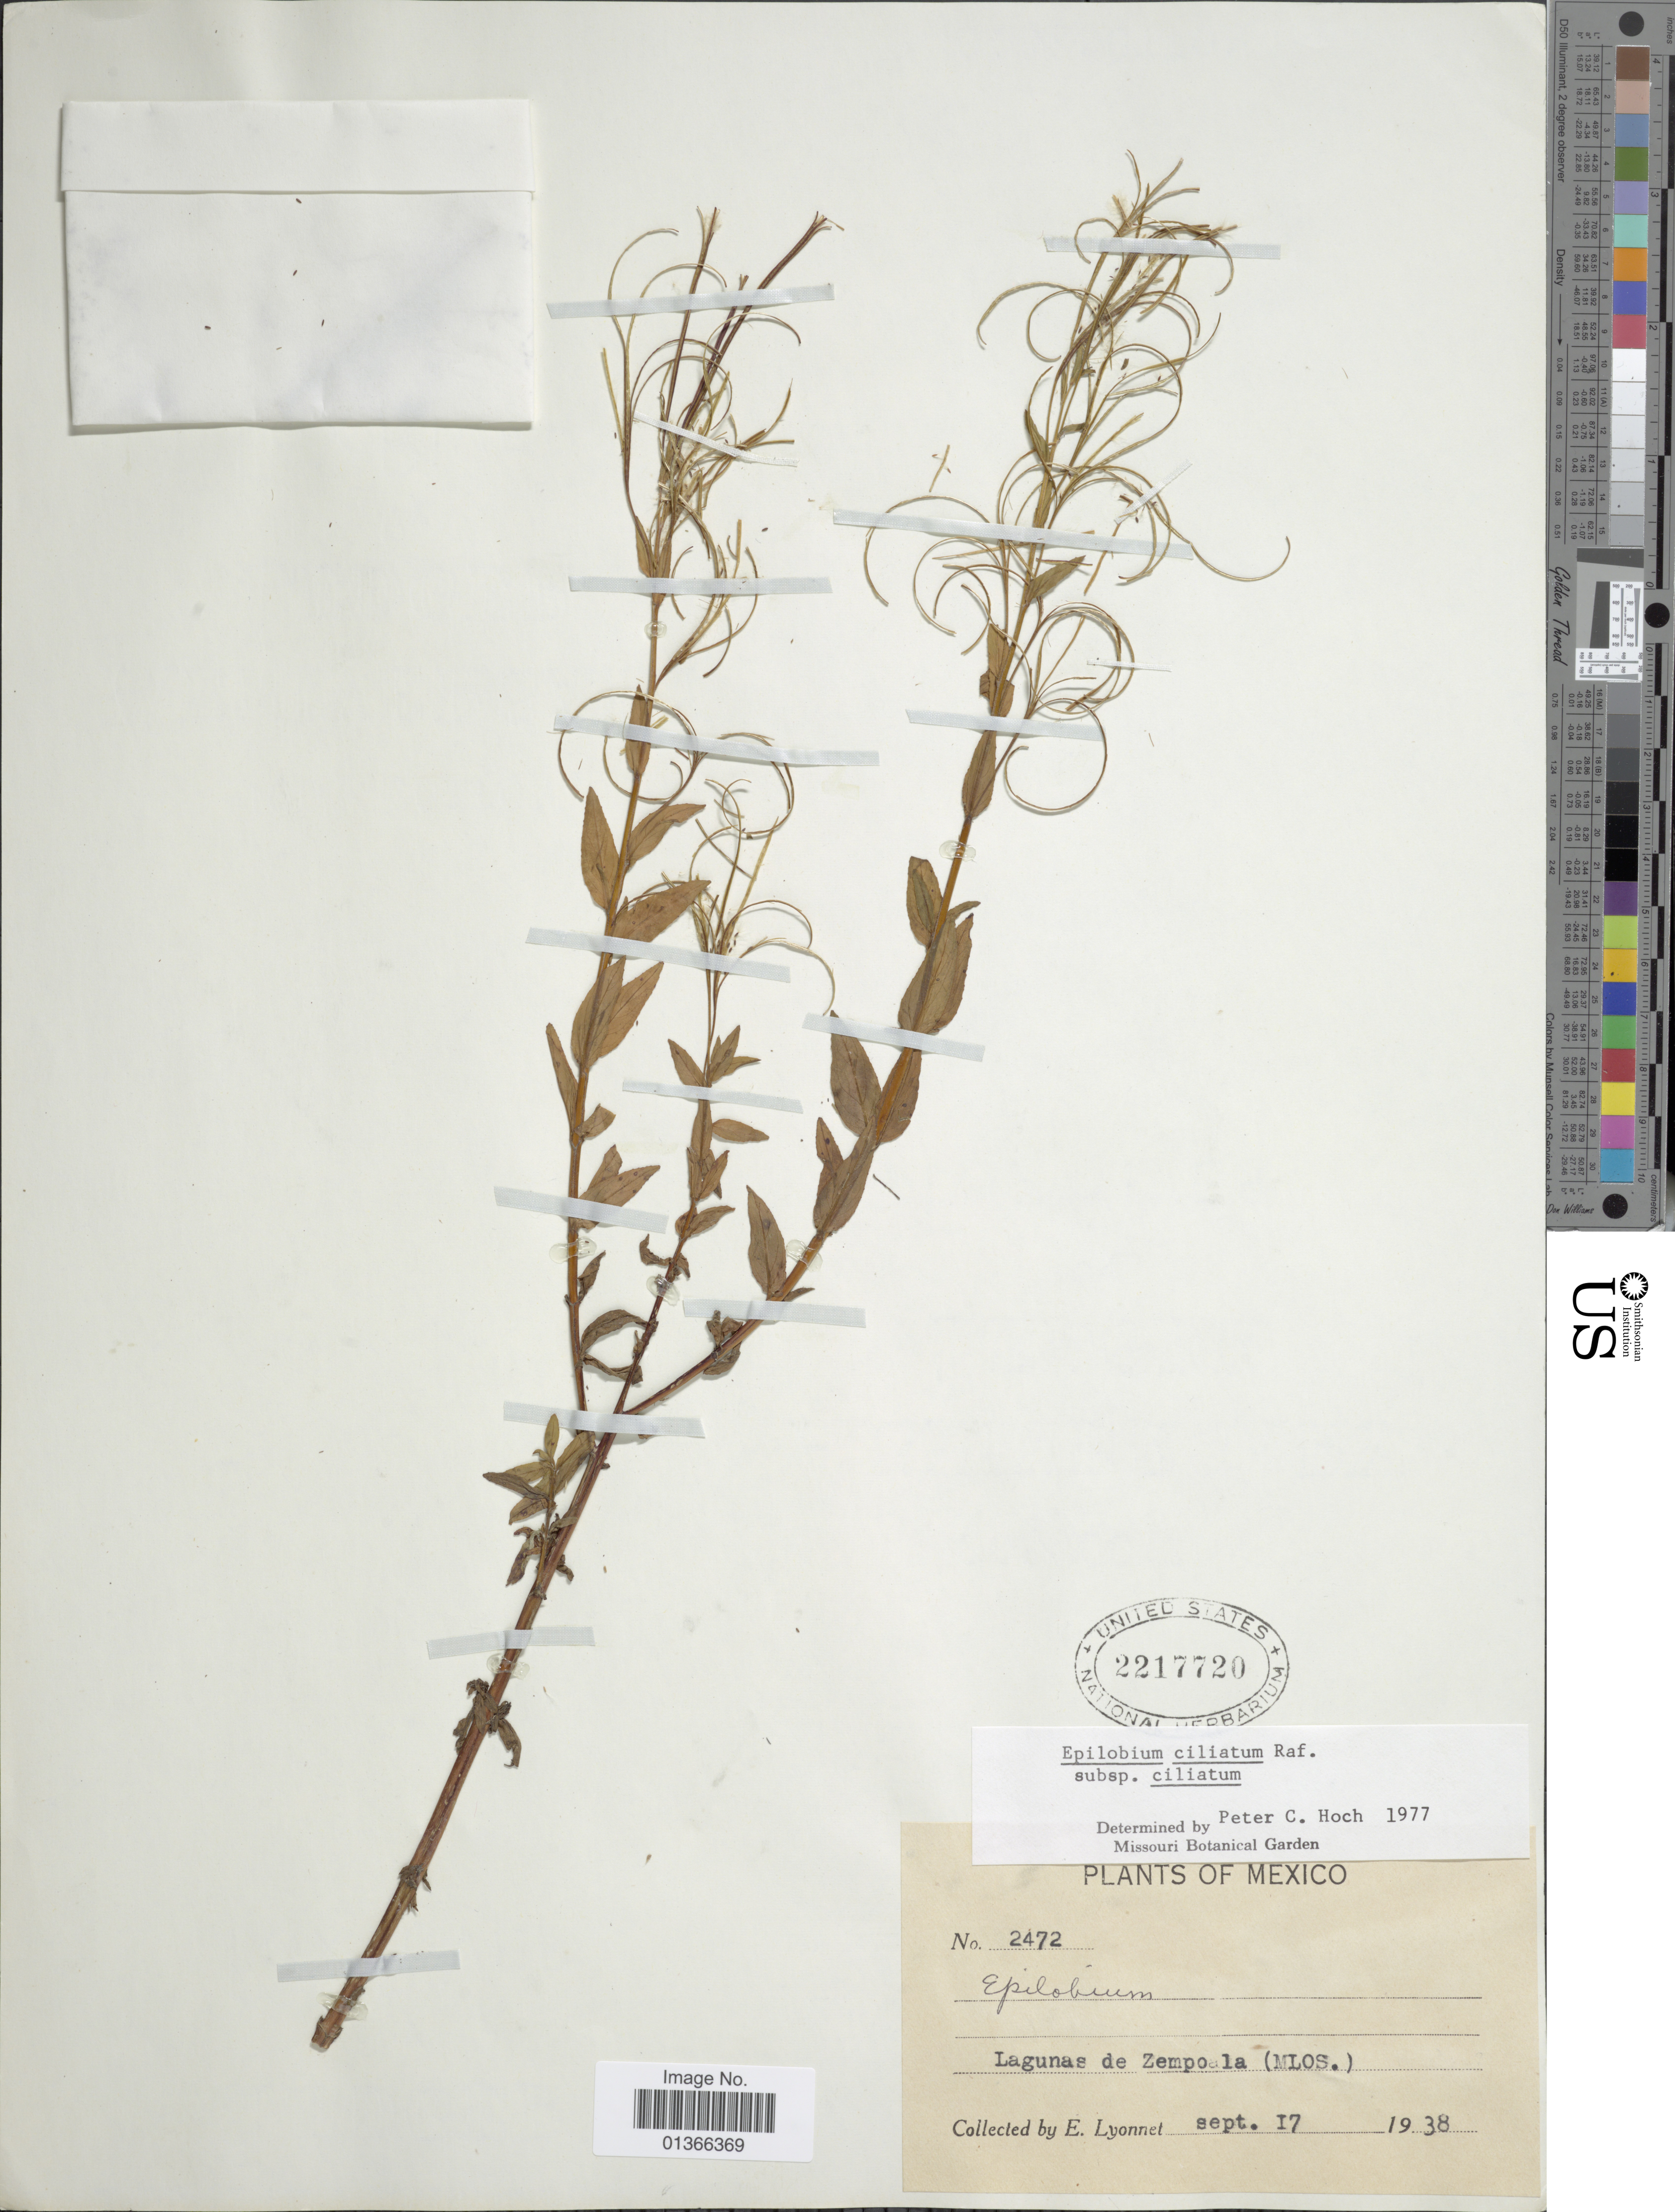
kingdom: Plantae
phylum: Tracheophyta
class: Magnoliopsida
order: Myrtales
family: Onagraceae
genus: Epilobium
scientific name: Epilobium ciliatum subsp. ciliatum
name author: Raf.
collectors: E. Lyonnet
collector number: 2472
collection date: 1938-09-17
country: Mexico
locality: Lagunas de Zempoala (MLOS.).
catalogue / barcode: US 2217720